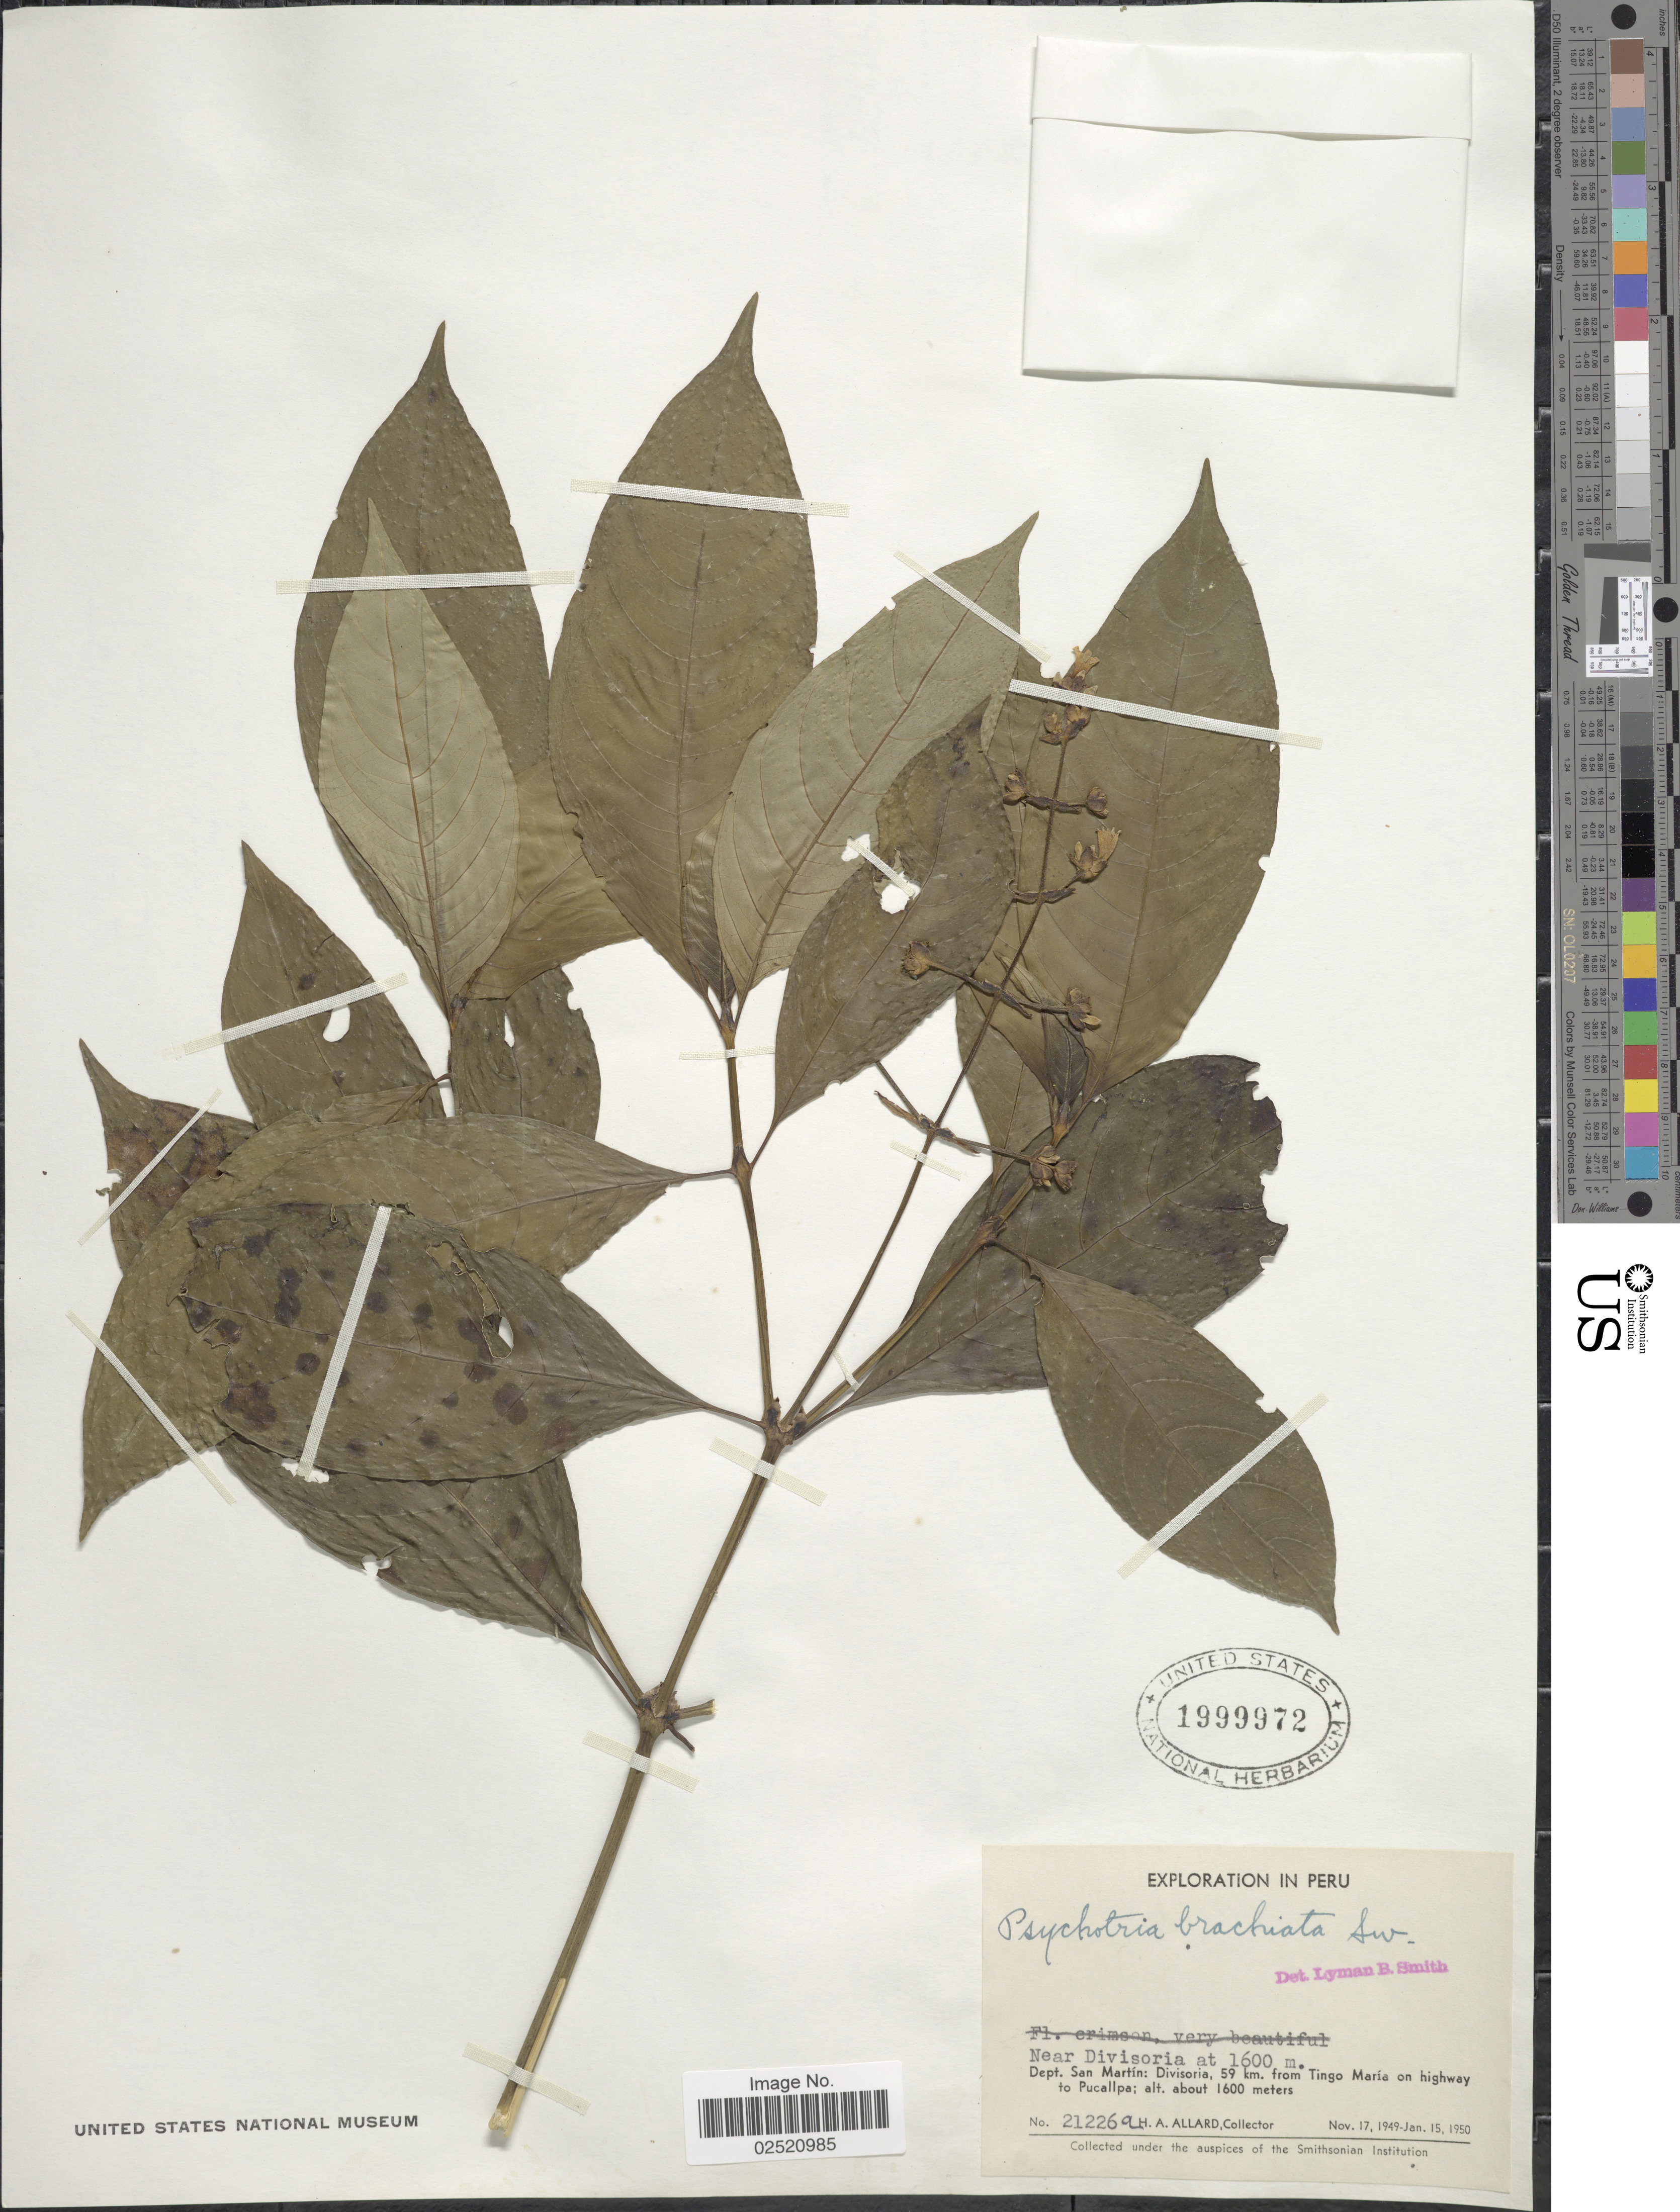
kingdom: Plantae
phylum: Tracheophyta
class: Magnoliopsida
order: Gentianales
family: Rubiaceae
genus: Psychotria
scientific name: Psychotria caerulea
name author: Ruiz & Pav.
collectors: H. A. Allard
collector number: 21226a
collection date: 1949-11-17/1950-01-15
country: Peru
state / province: San Martín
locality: Near Divisoria, Divisoria, 59 km. from Tingo Maria on highway to Pucallpa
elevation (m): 1600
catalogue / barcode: US 1999972